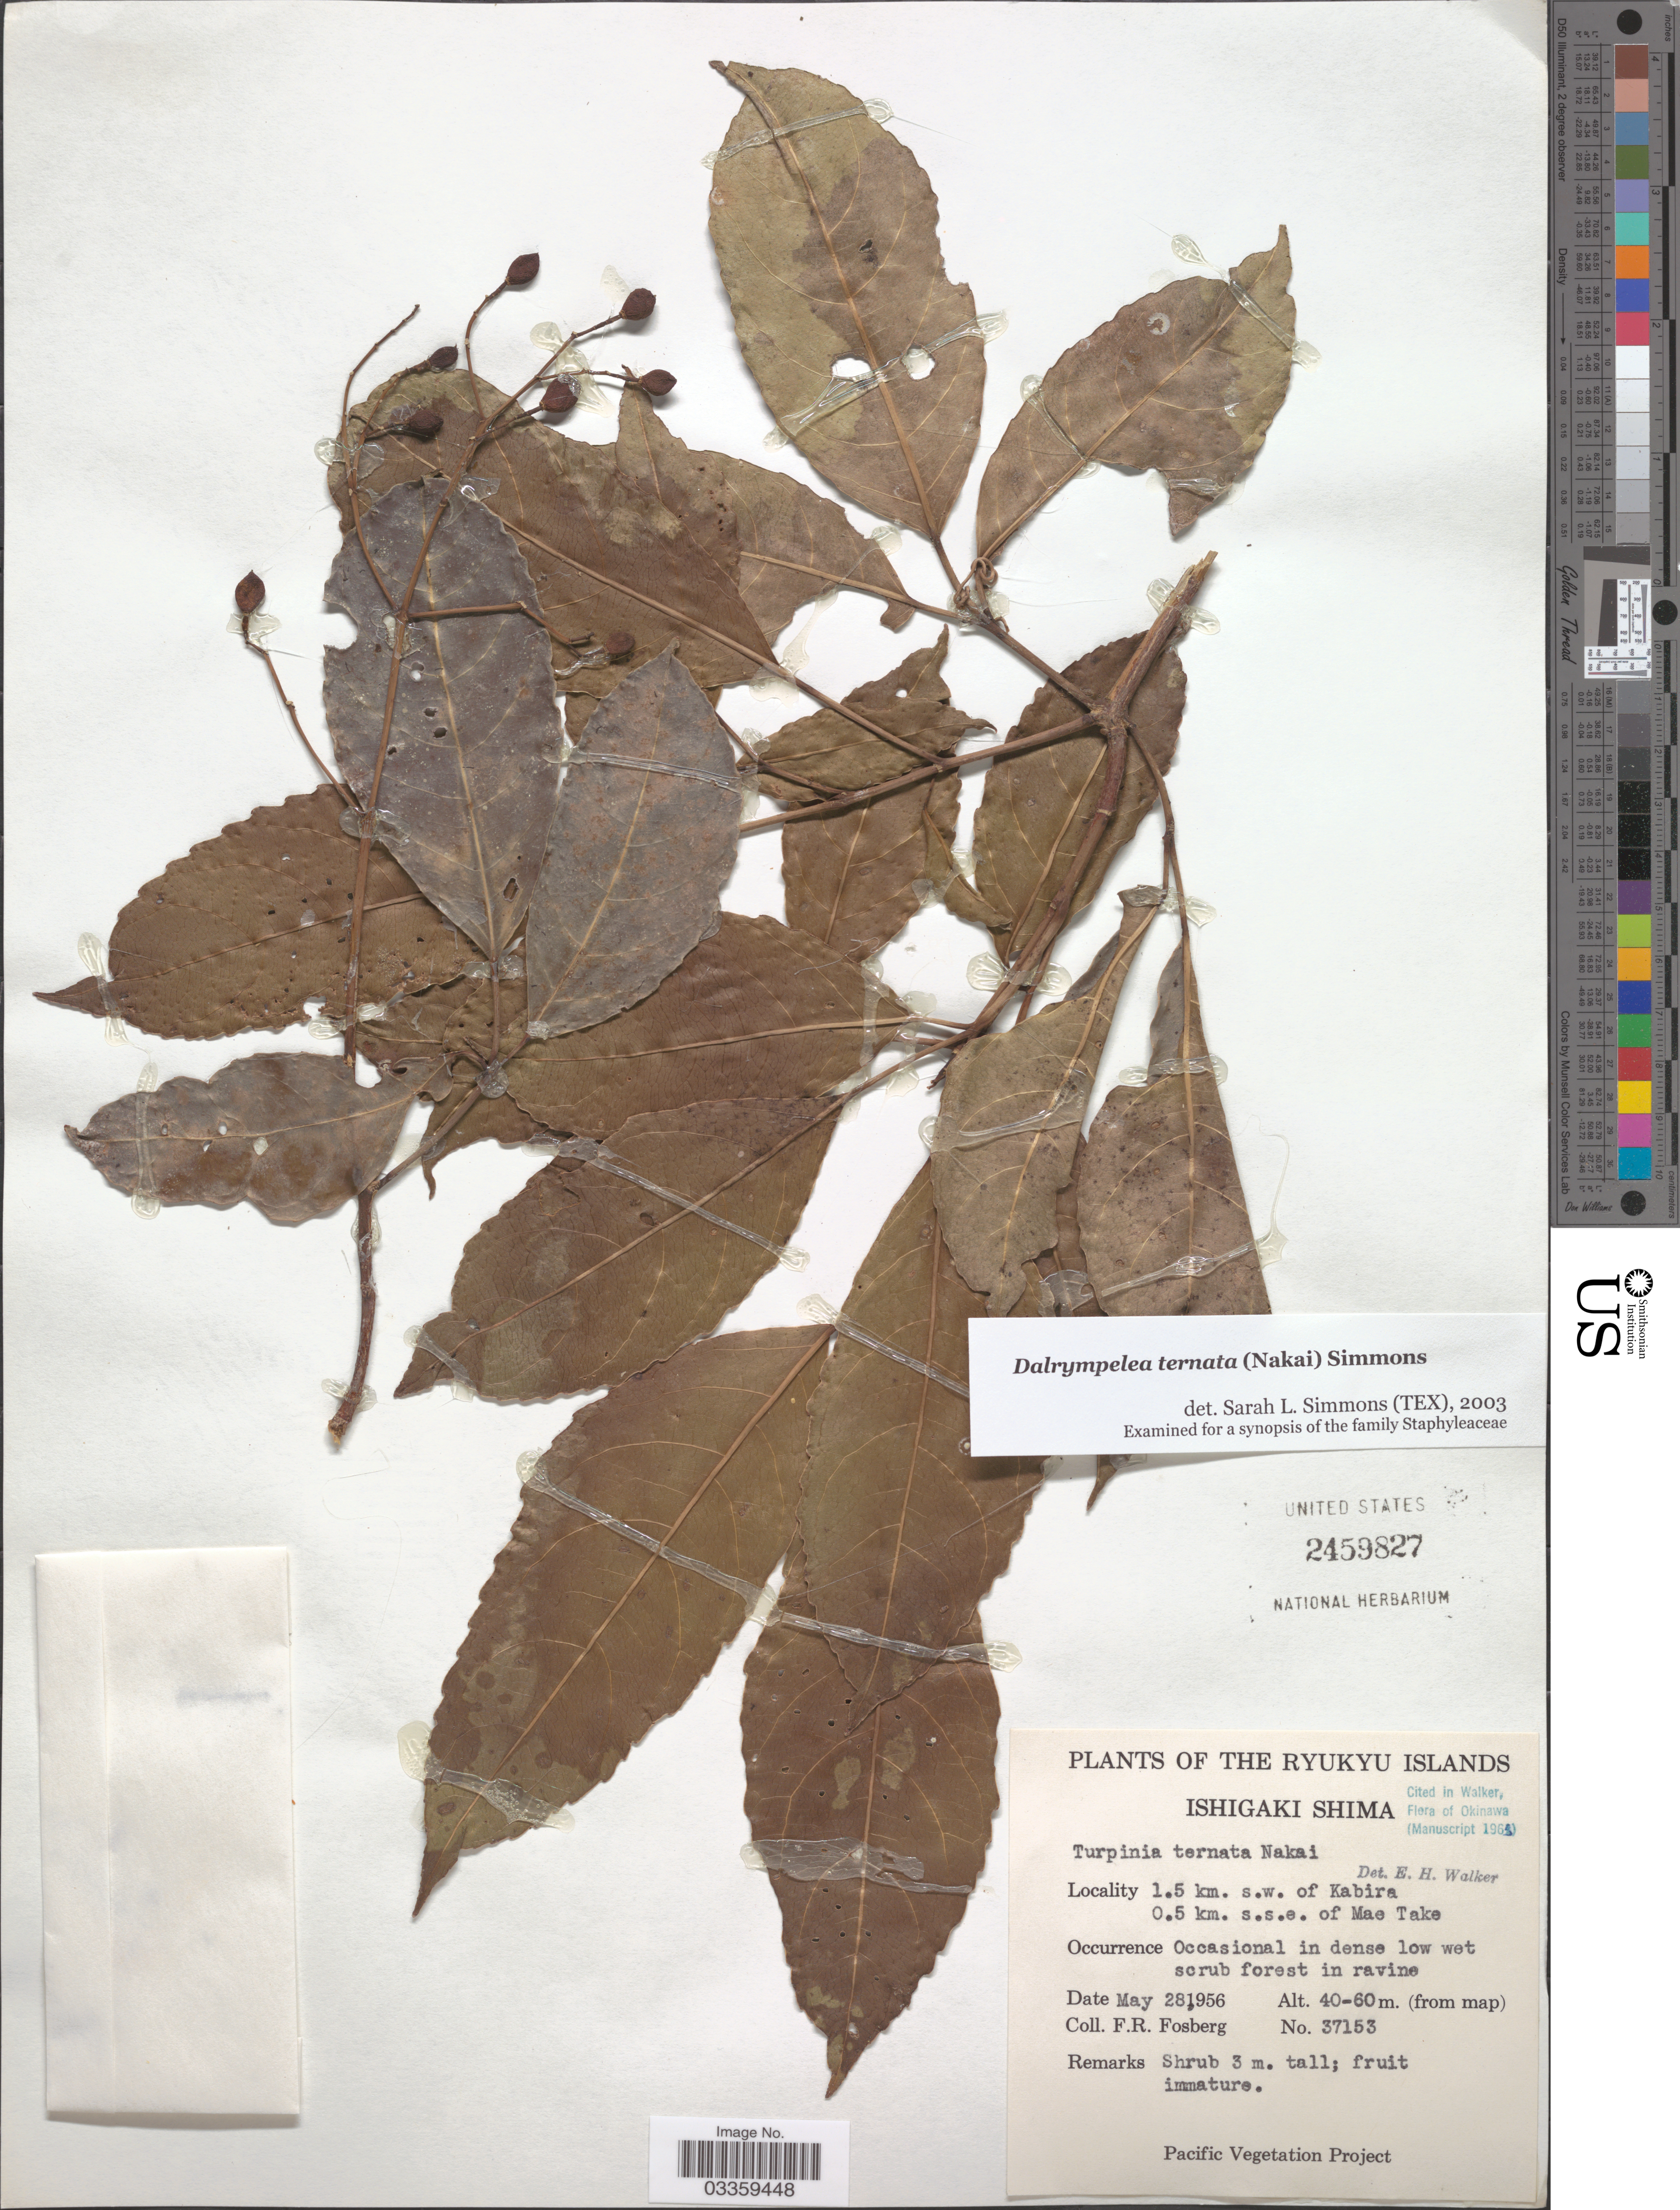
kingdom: Plantae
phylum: Tracheophyta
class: Magnoliopsida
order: Crossosomatales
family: Staphyleaceae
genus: Turpinia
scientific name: Turpinia ternata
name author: Nakai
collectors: F. R. Fosberg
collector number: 37153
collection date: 1956-05-28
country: Japan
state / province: Okinawa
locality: Ryukyu Islands. Ishigaki Shima. 1.5 km. s.w. of Kabira. 0.5 km. s.s.e. of Mae Take.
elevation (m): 40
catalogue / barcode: US 2459827